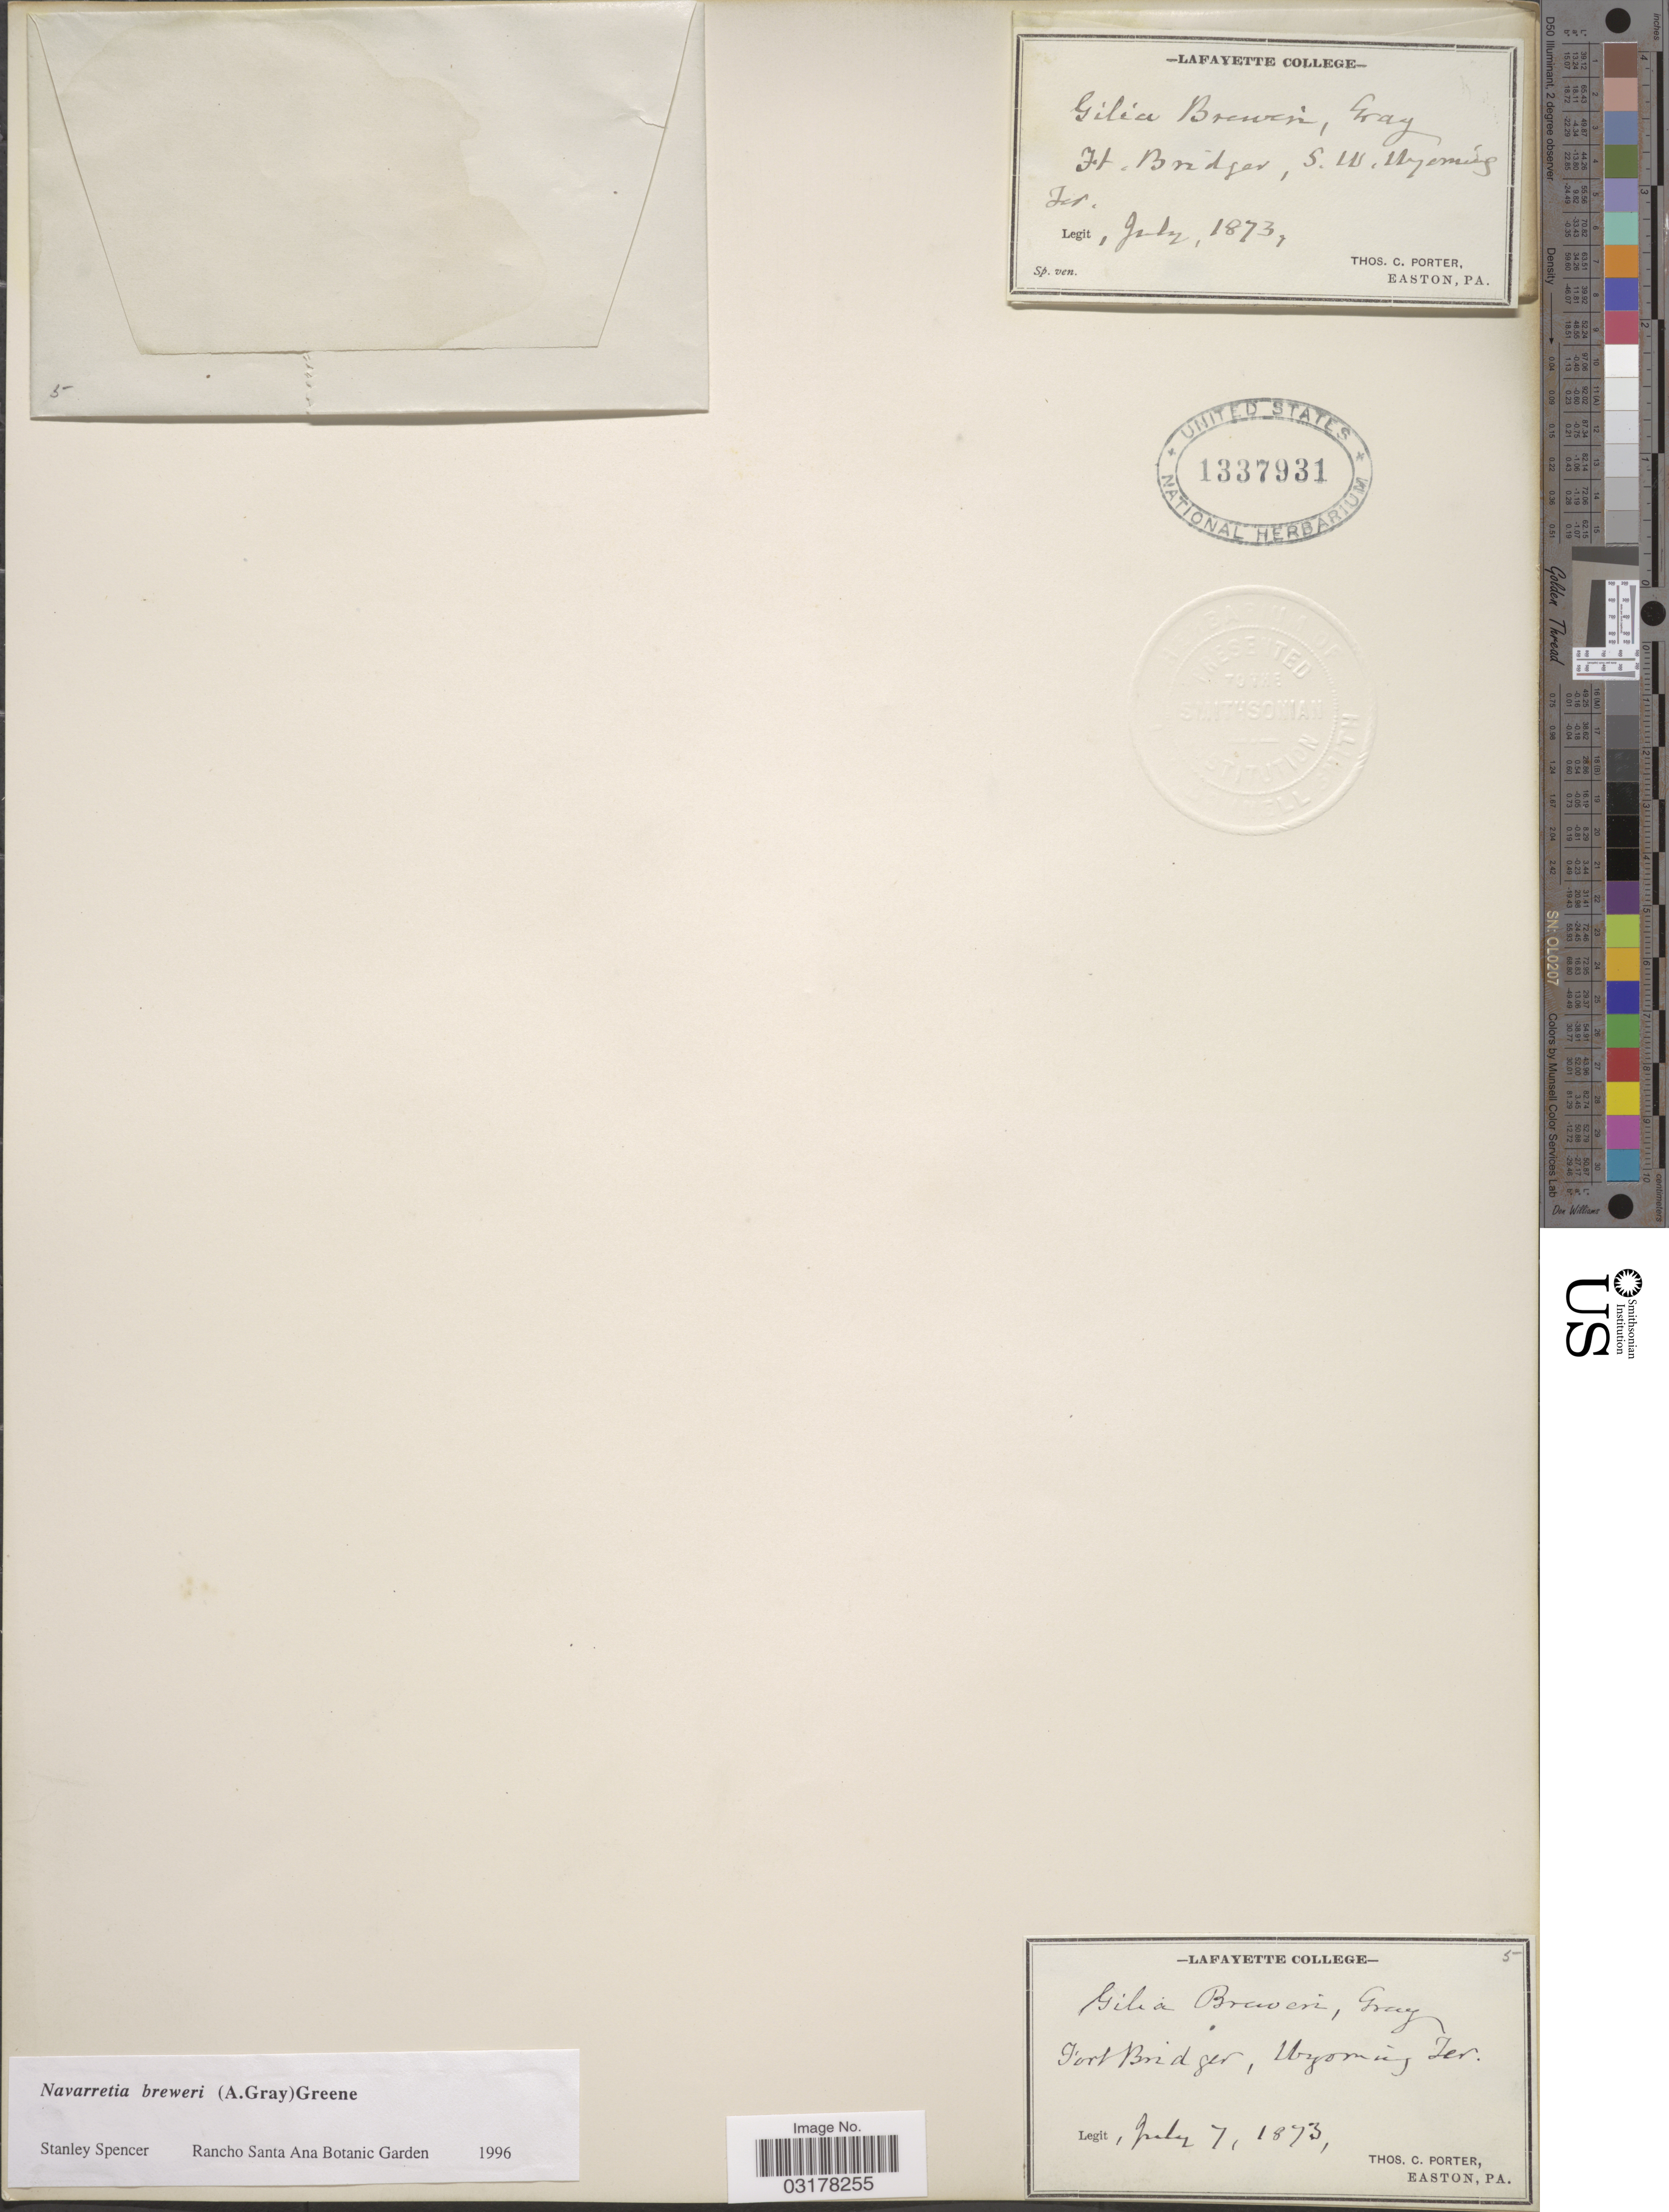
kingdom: Plantae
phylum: Tracheophyta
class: Magnoliopsida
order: Ericales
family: Polemoniaceae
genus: Navarretia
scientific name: Navarretia breweri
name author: (A. Gray) Greene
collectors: T. Porter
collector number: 5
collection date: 1873-07-07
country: United States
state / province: Wyoming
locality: Fort Bridger. S. W. Wyoming Ter.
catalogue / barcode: US 1337931